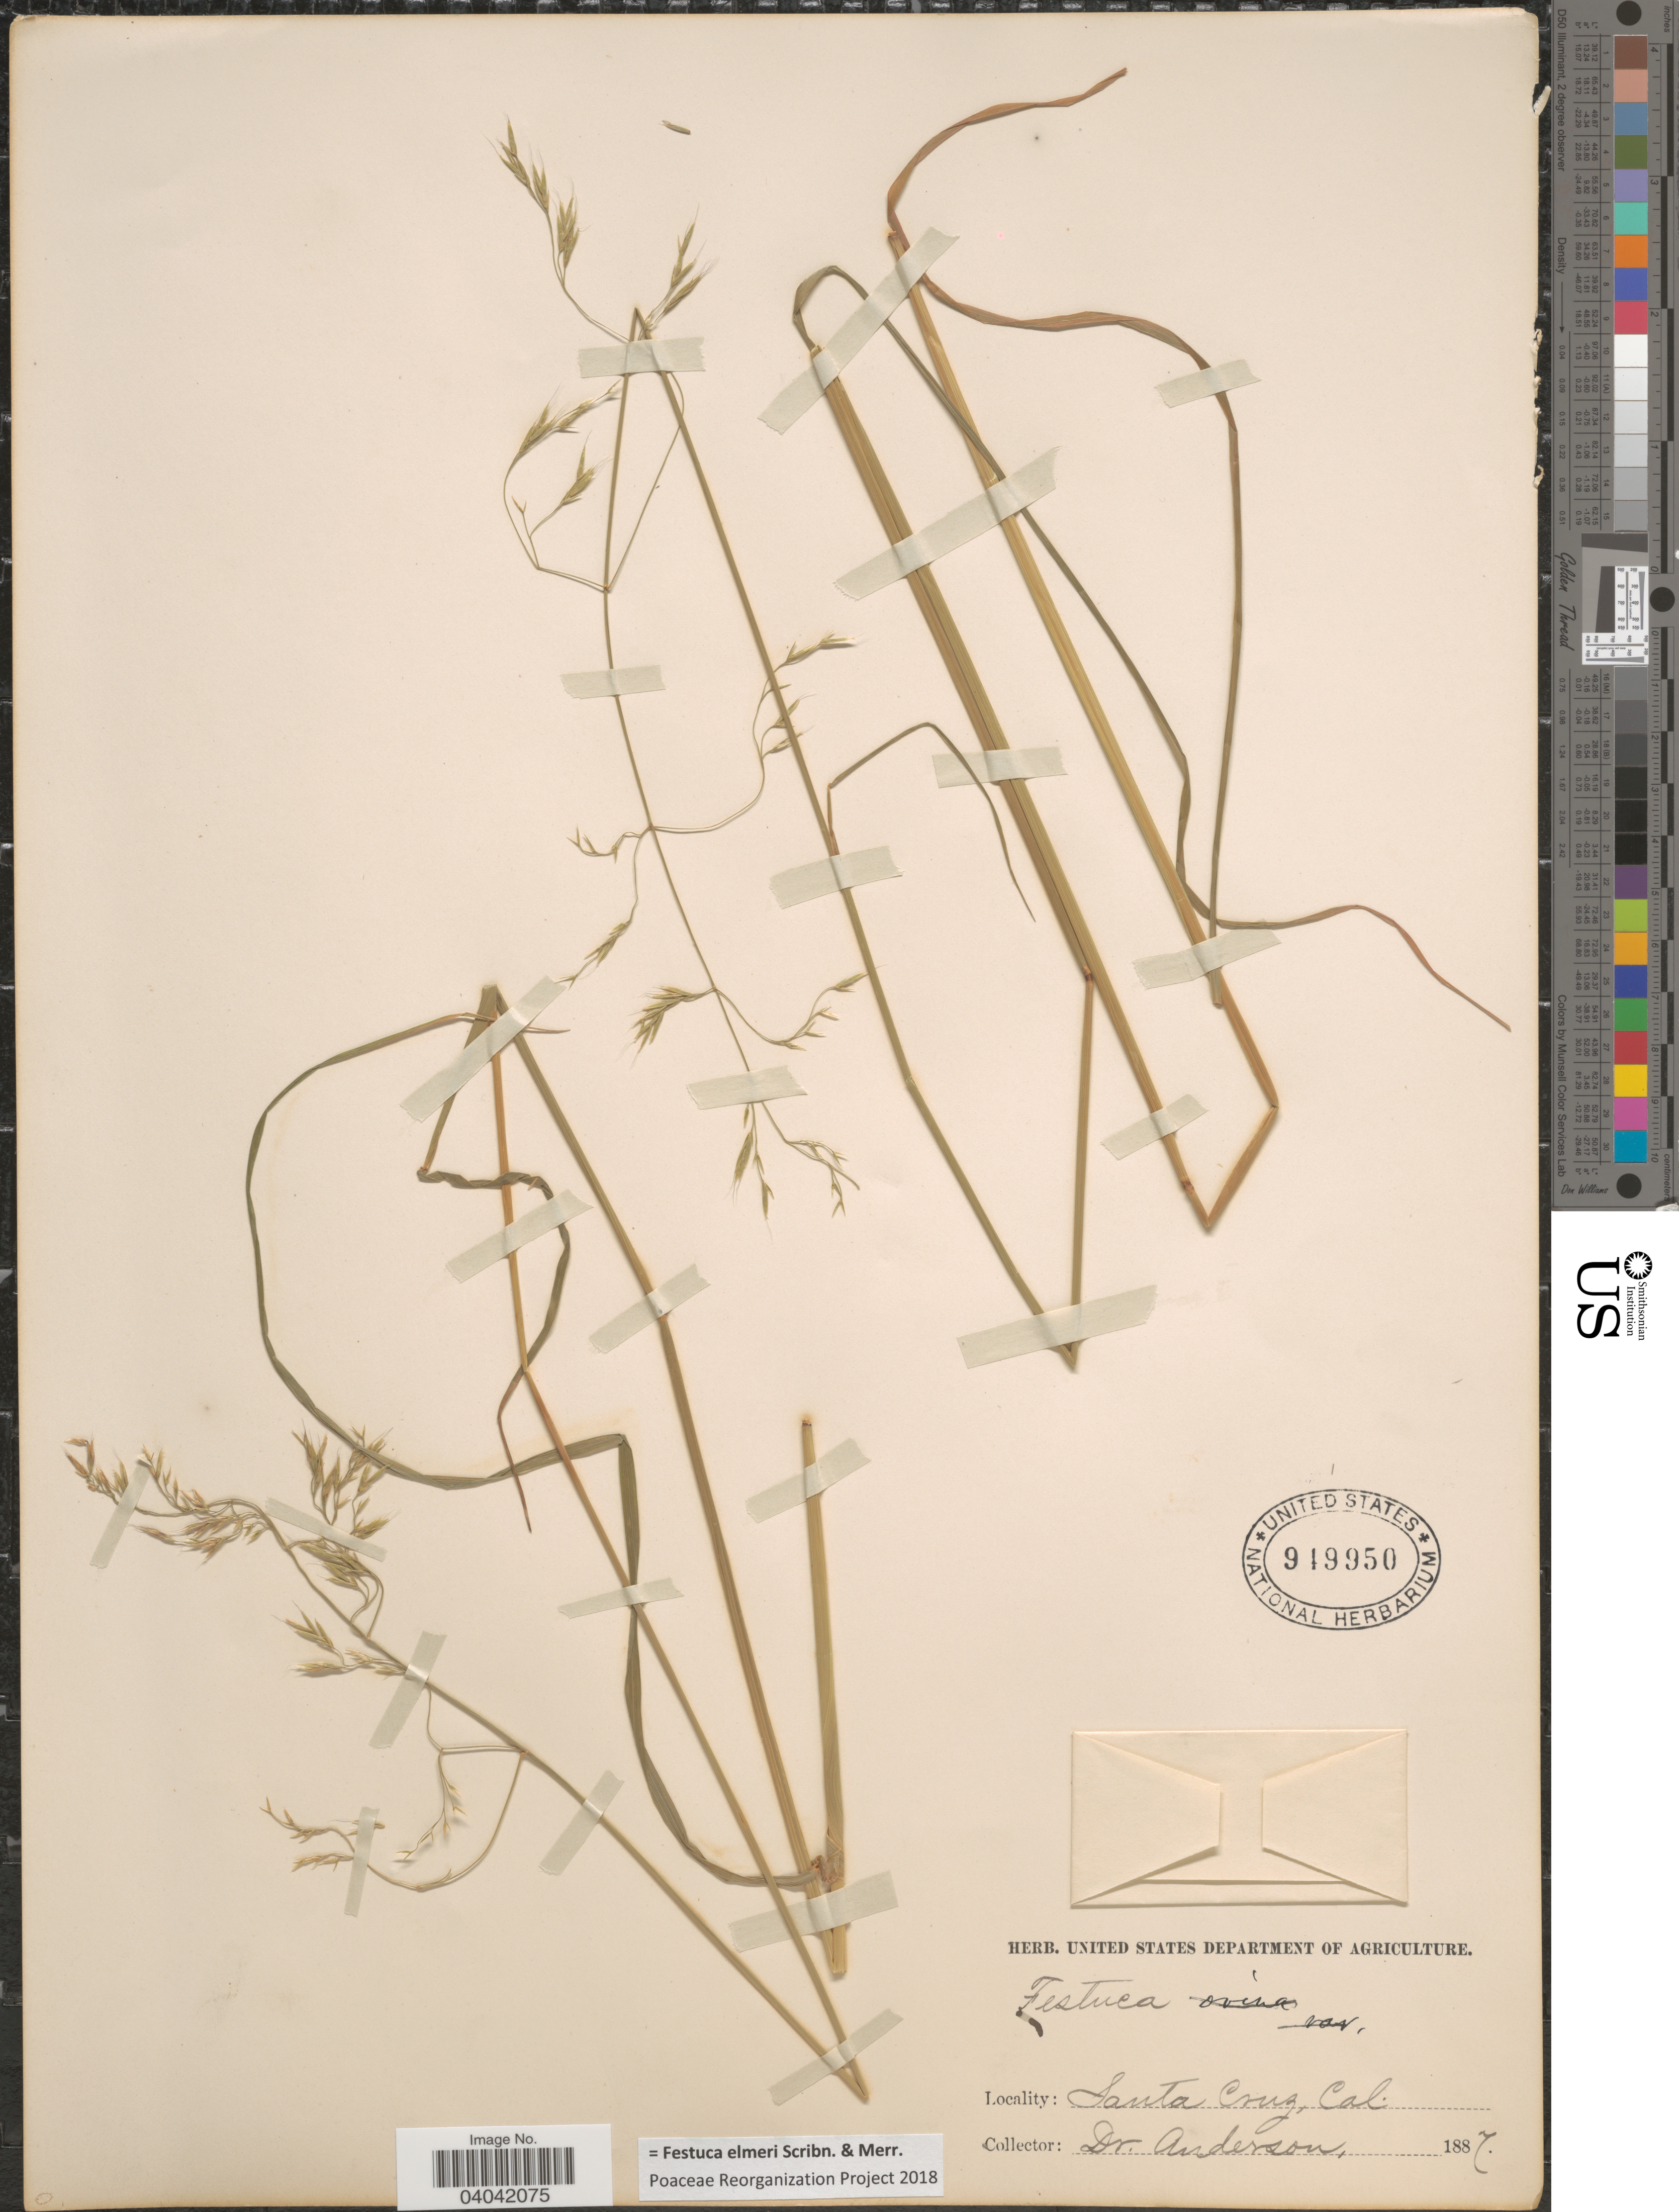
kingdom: Plantae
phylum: Tracheophyta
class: Liliopsida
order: Poales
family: Poaceae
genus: Festuca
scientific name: Festuca elmeri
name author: Scribn. & Merr.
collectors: -. Anderson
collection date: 1887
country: United States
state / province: California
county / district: Santa Cruz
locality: Santa Cruz.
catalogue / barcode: US 949950